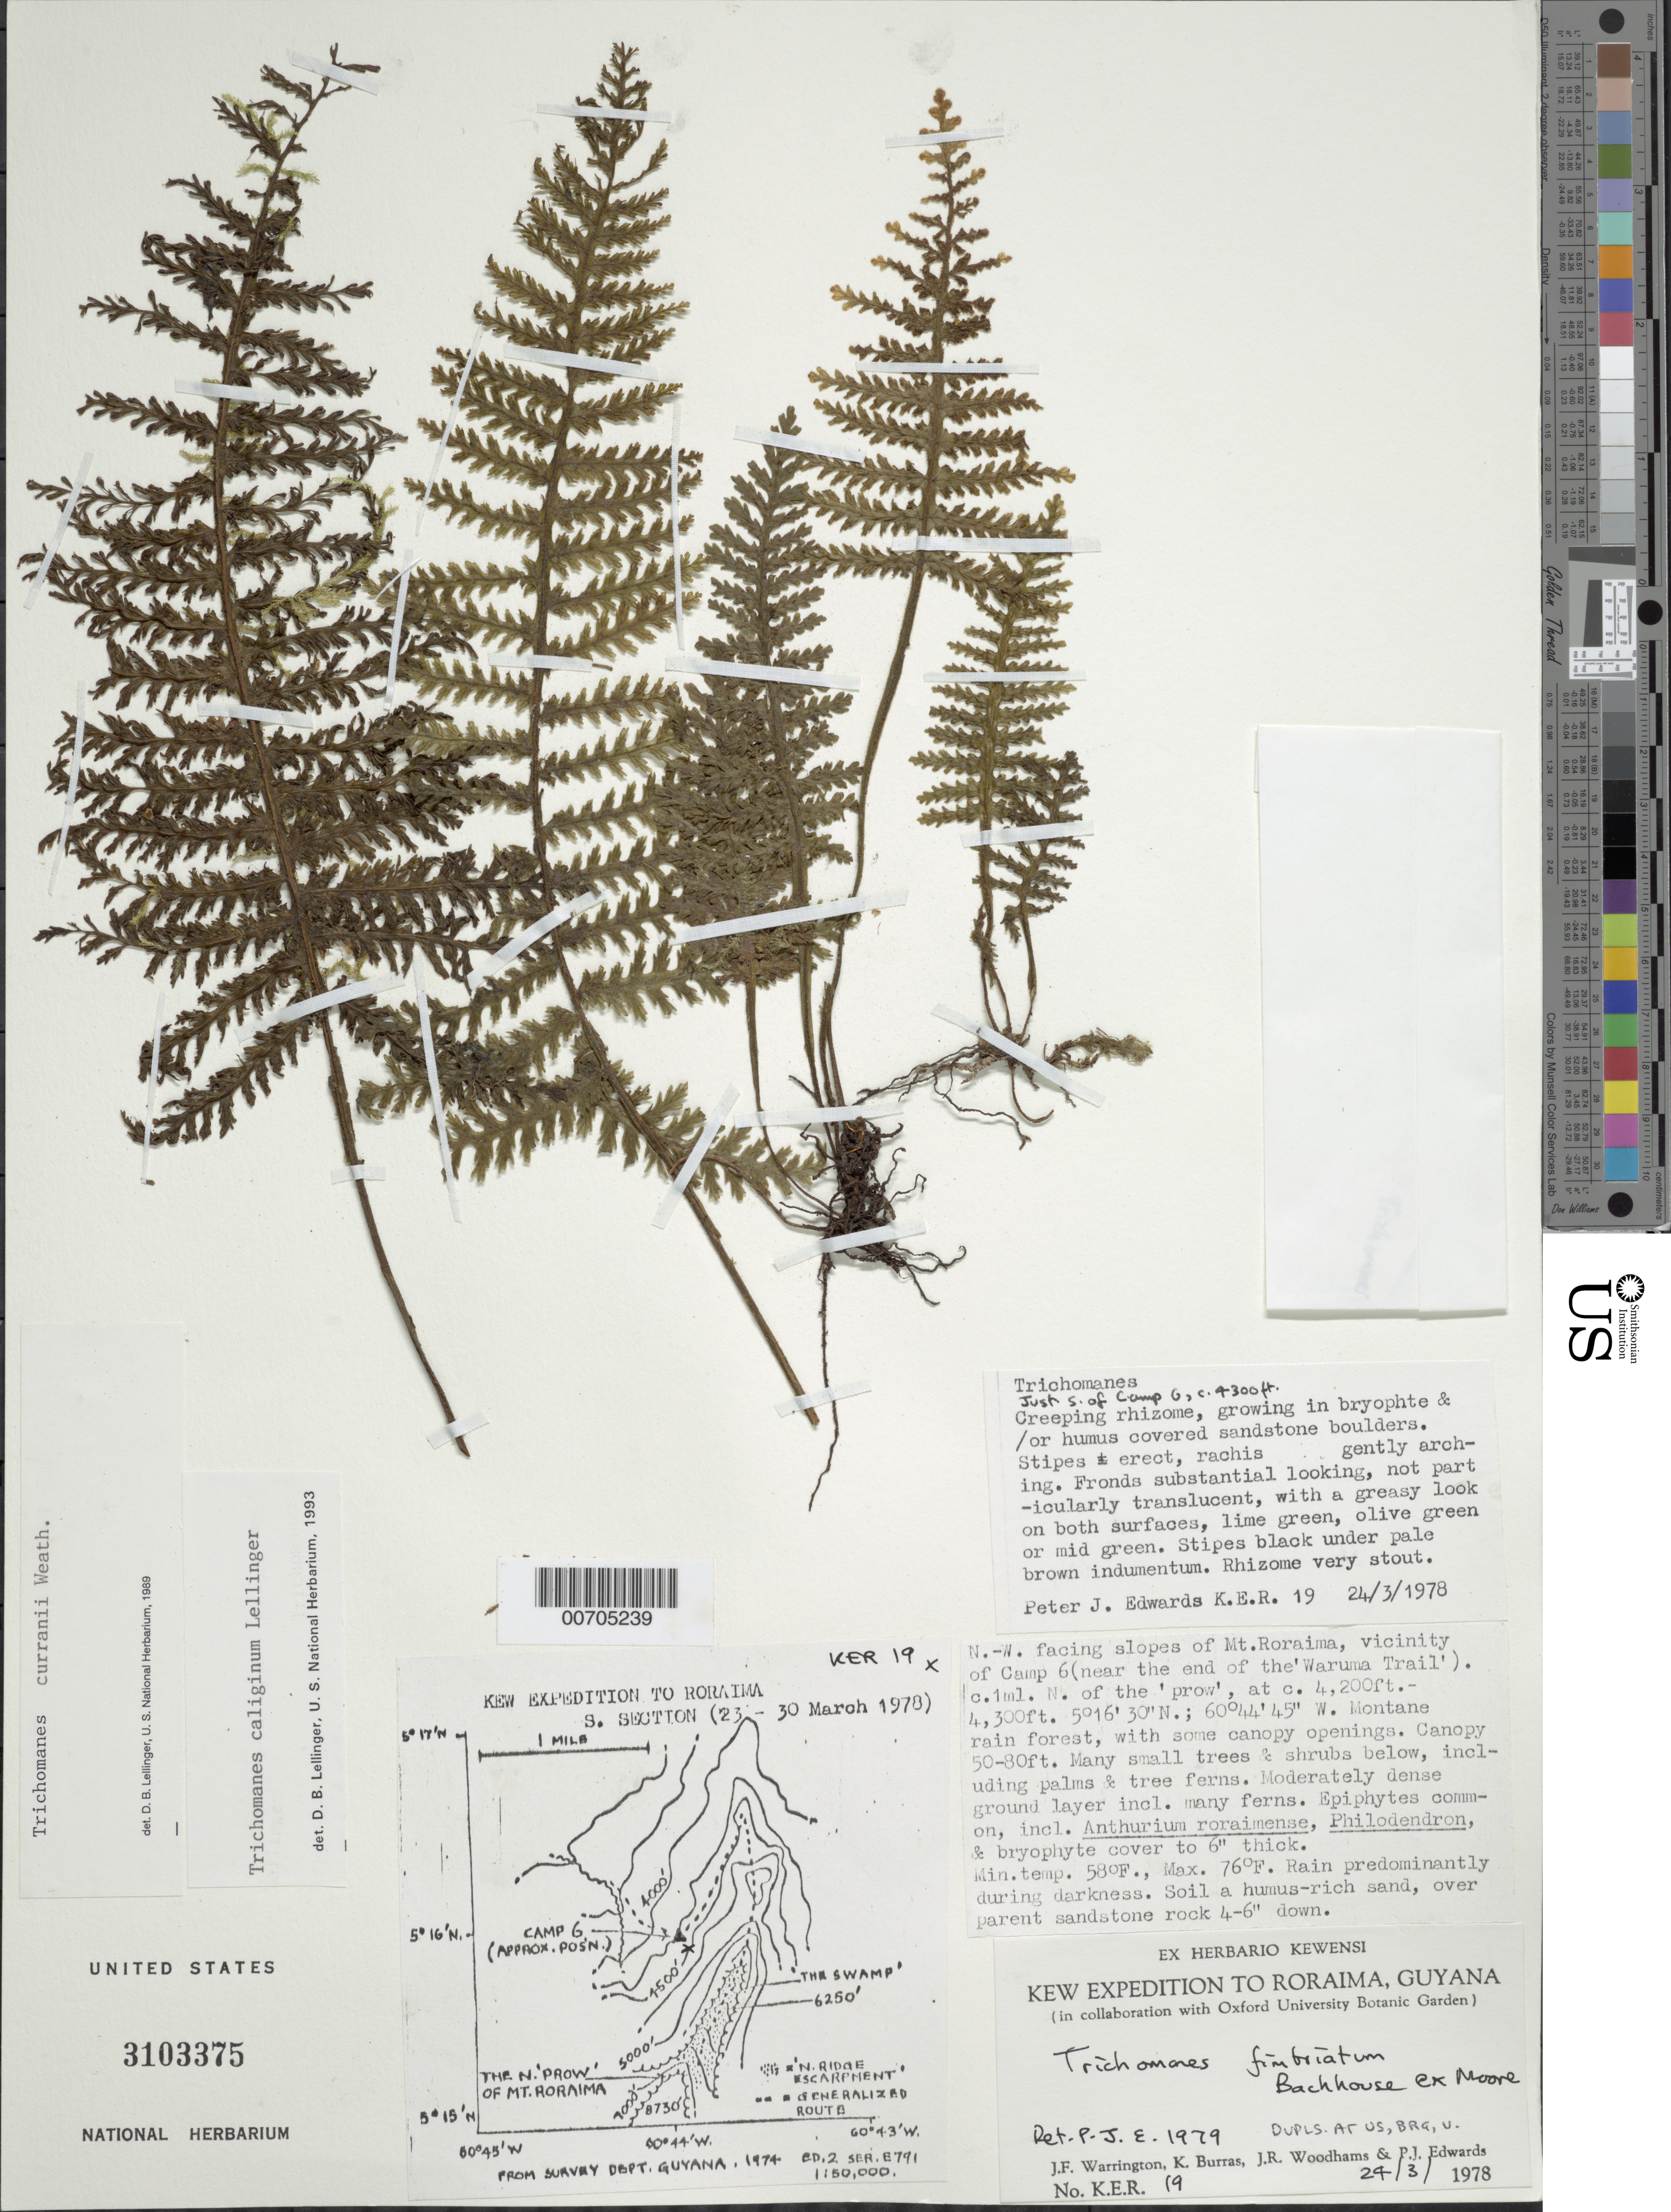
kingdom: Plantae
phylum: Tracheophyta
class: Polypodiopsida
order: Hymenophyllales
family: Hymenophyllaceae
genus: Trichomanes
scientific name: Trichomanes caliginum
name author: Lellinger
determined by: Lellinger, David B., (BOT), Smithsonian Institution - National Museum of Natural History (UNITED STATES)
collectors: J. Warrington, K. Burras, J. Woodhams & P. Edwards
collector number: KER 19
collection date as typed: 24-Mar-78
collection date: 1978-03-24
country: Guyana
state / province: Cuyuni-Mazaruni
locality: Mt. Roraima, NW slopes, near end of "Waruma Trail"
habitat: Humus covered sandstone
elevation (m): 1280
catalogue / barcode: US 3103375